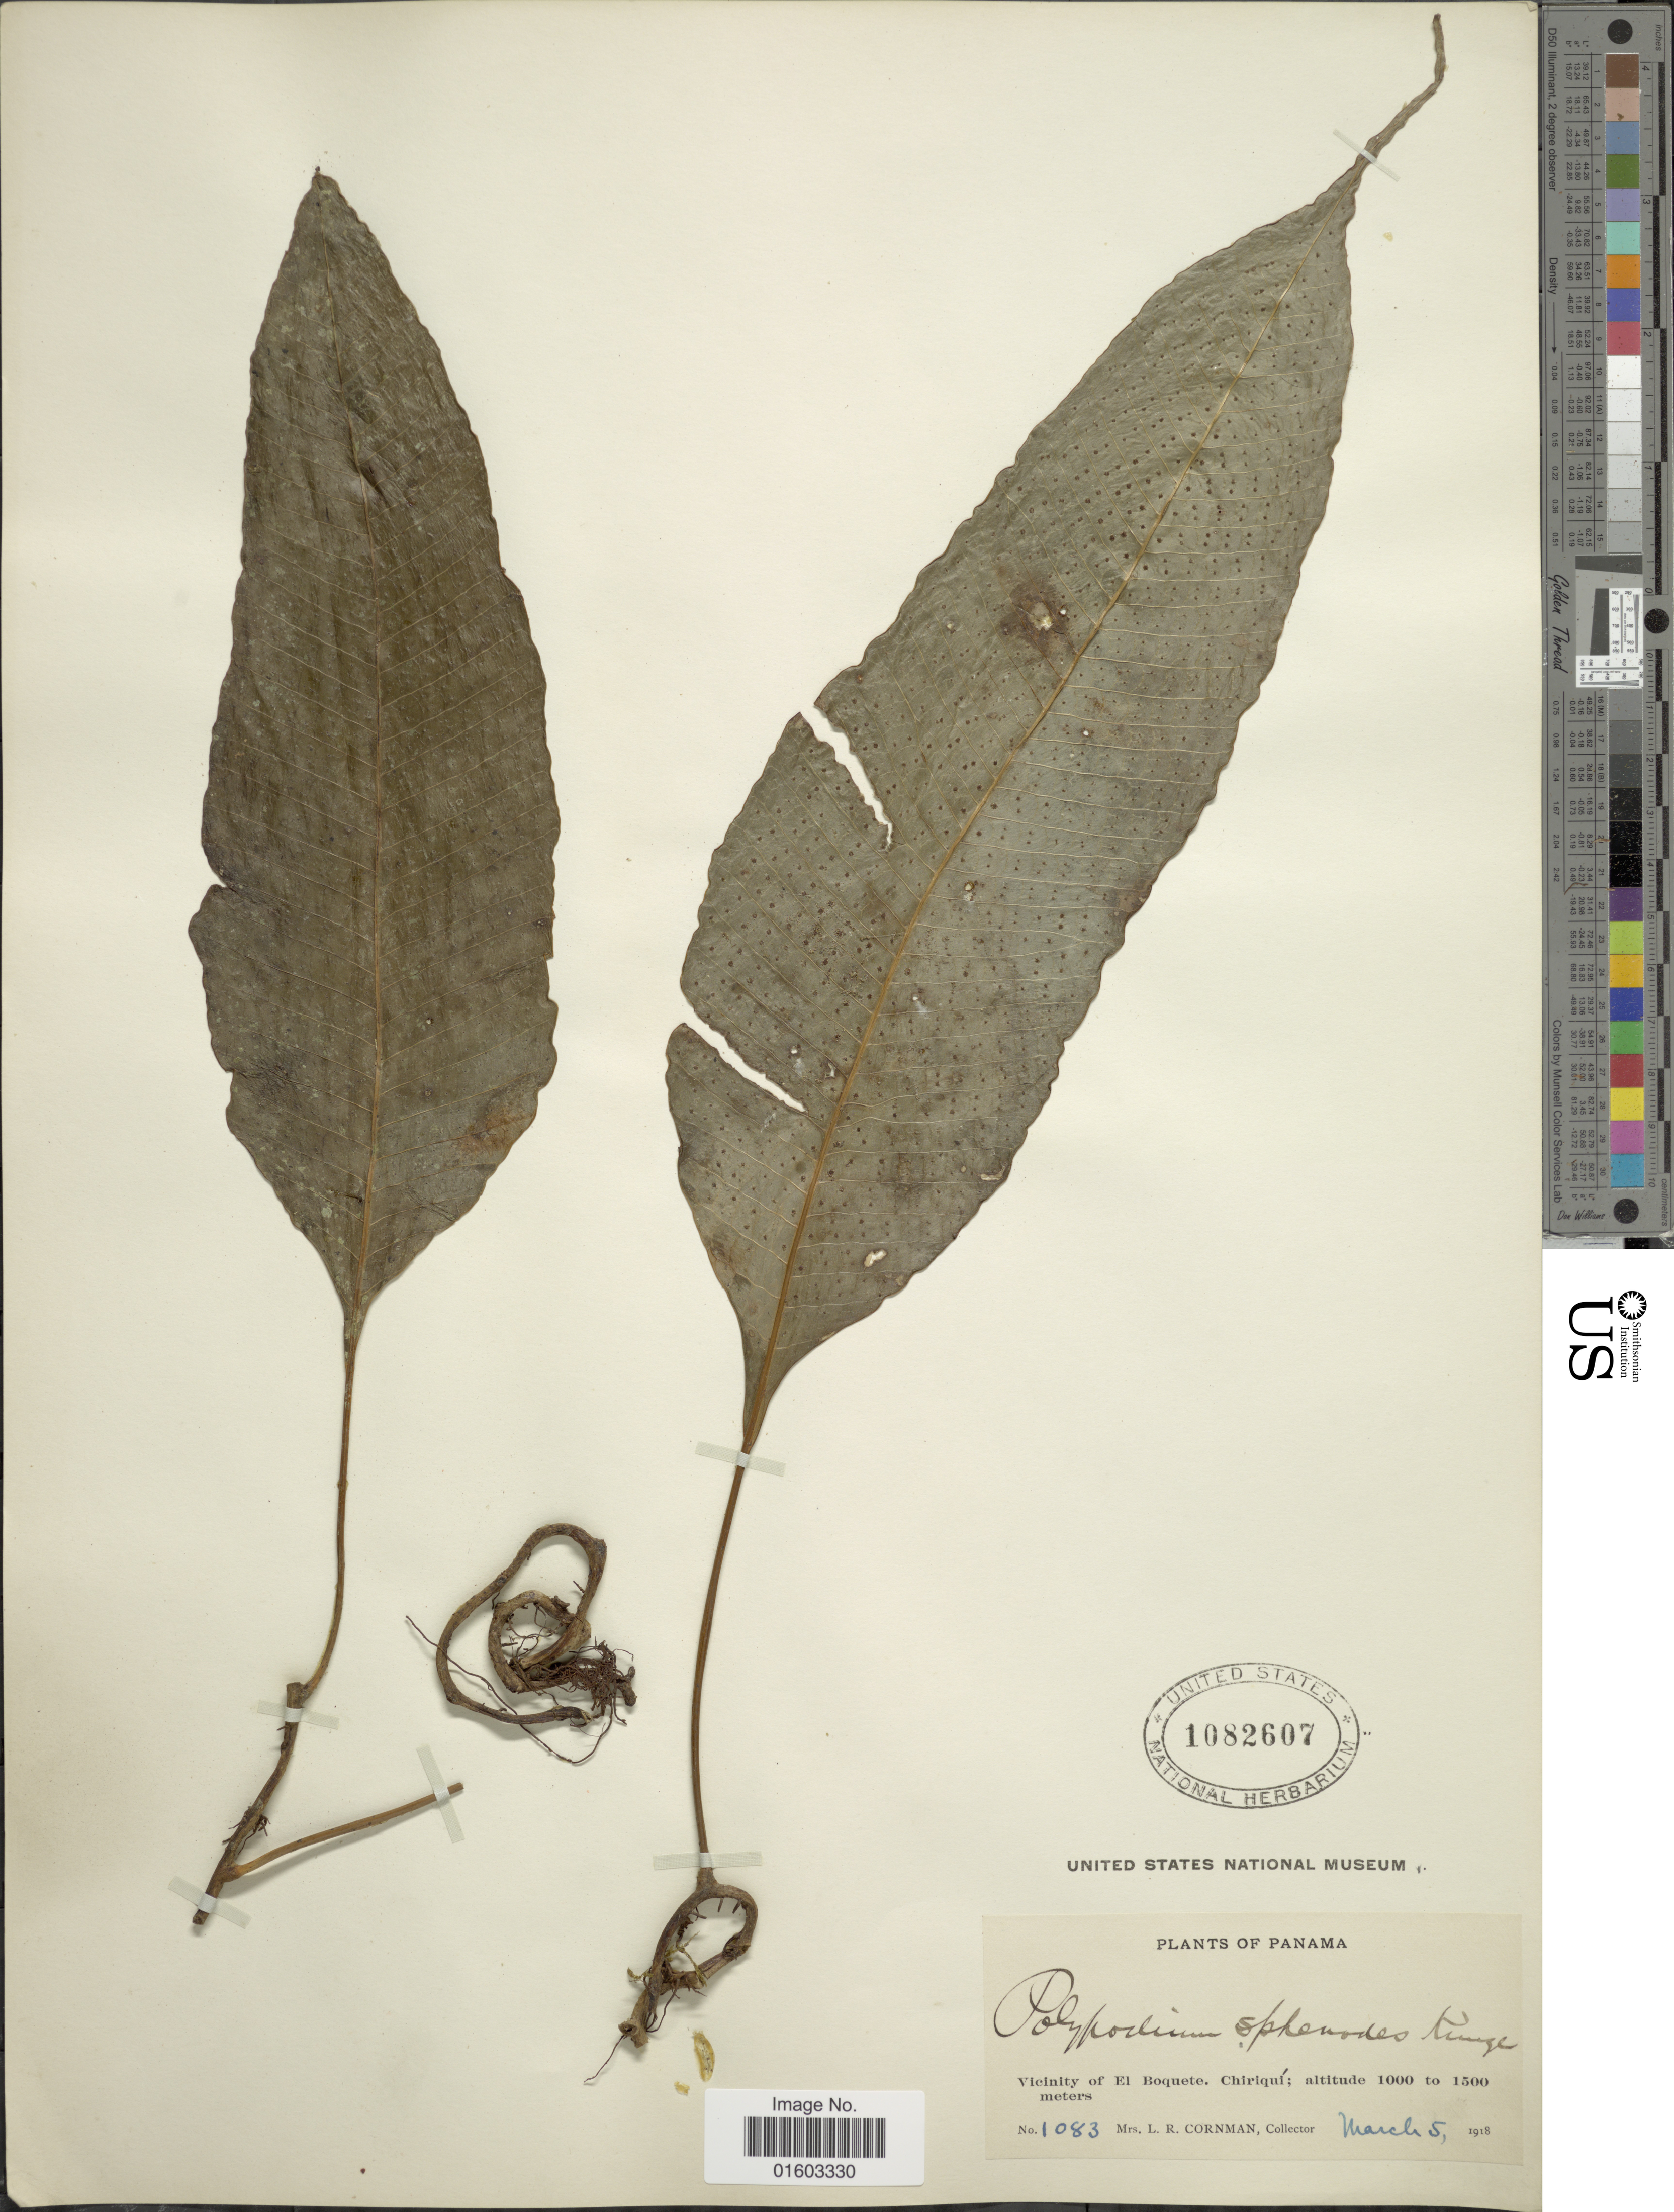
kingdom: Plantae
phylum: Tracheophyta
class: Polypodiopsida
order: Polypodiales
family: Polypodiaceae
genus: Campyloneurum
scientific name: Campyloneurum wercklei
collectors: L. Cornman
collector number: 1083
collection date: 1918-03-05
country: Panama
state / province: Chiriqui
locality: Vicinity of El Boquete, Chiriqui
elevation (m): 1000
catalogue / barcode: US 1082607